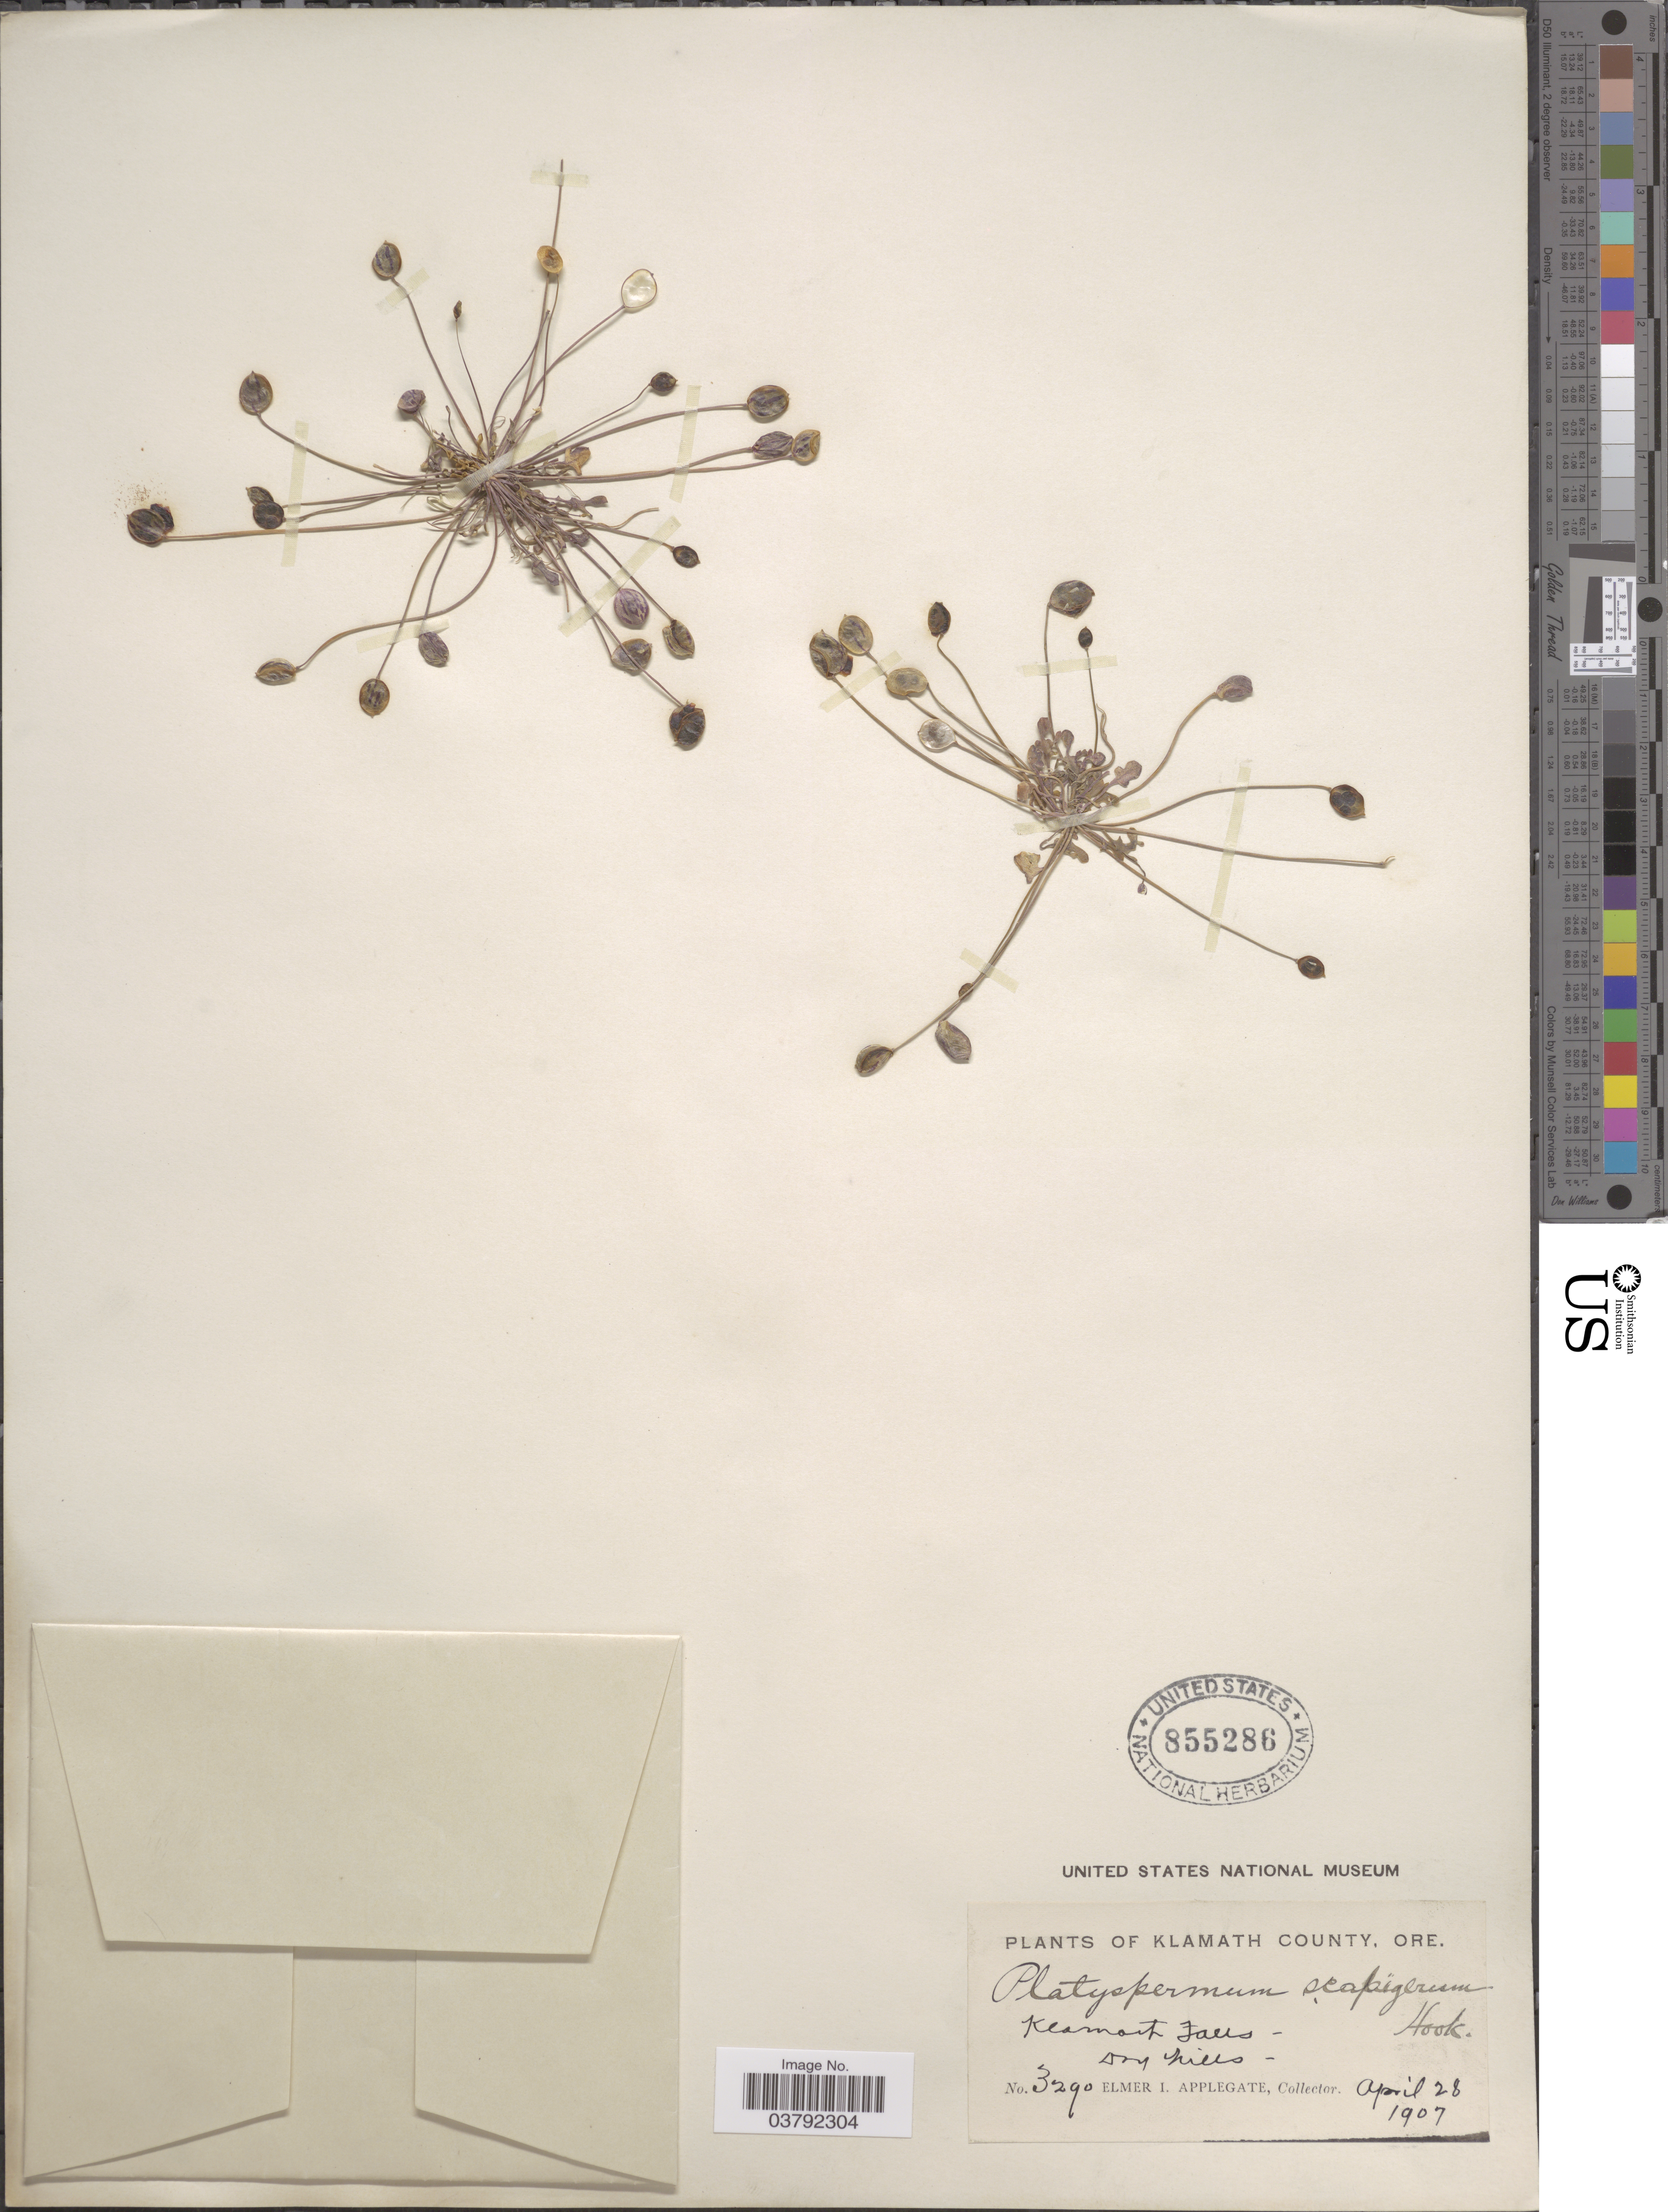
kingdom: Plantae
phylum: Tracheophyta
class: Magnoliopsida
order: Brassicales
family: Brassicaceae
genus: Idahoa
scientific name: Idahoa scapigera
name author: A. Nelson & J.F. Macbr.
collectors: E. I. Applegate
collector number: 3290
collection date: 1907-04-28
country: United States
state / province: Oregon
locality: Klamath County. Klamath Falls.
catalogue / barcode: US 855286